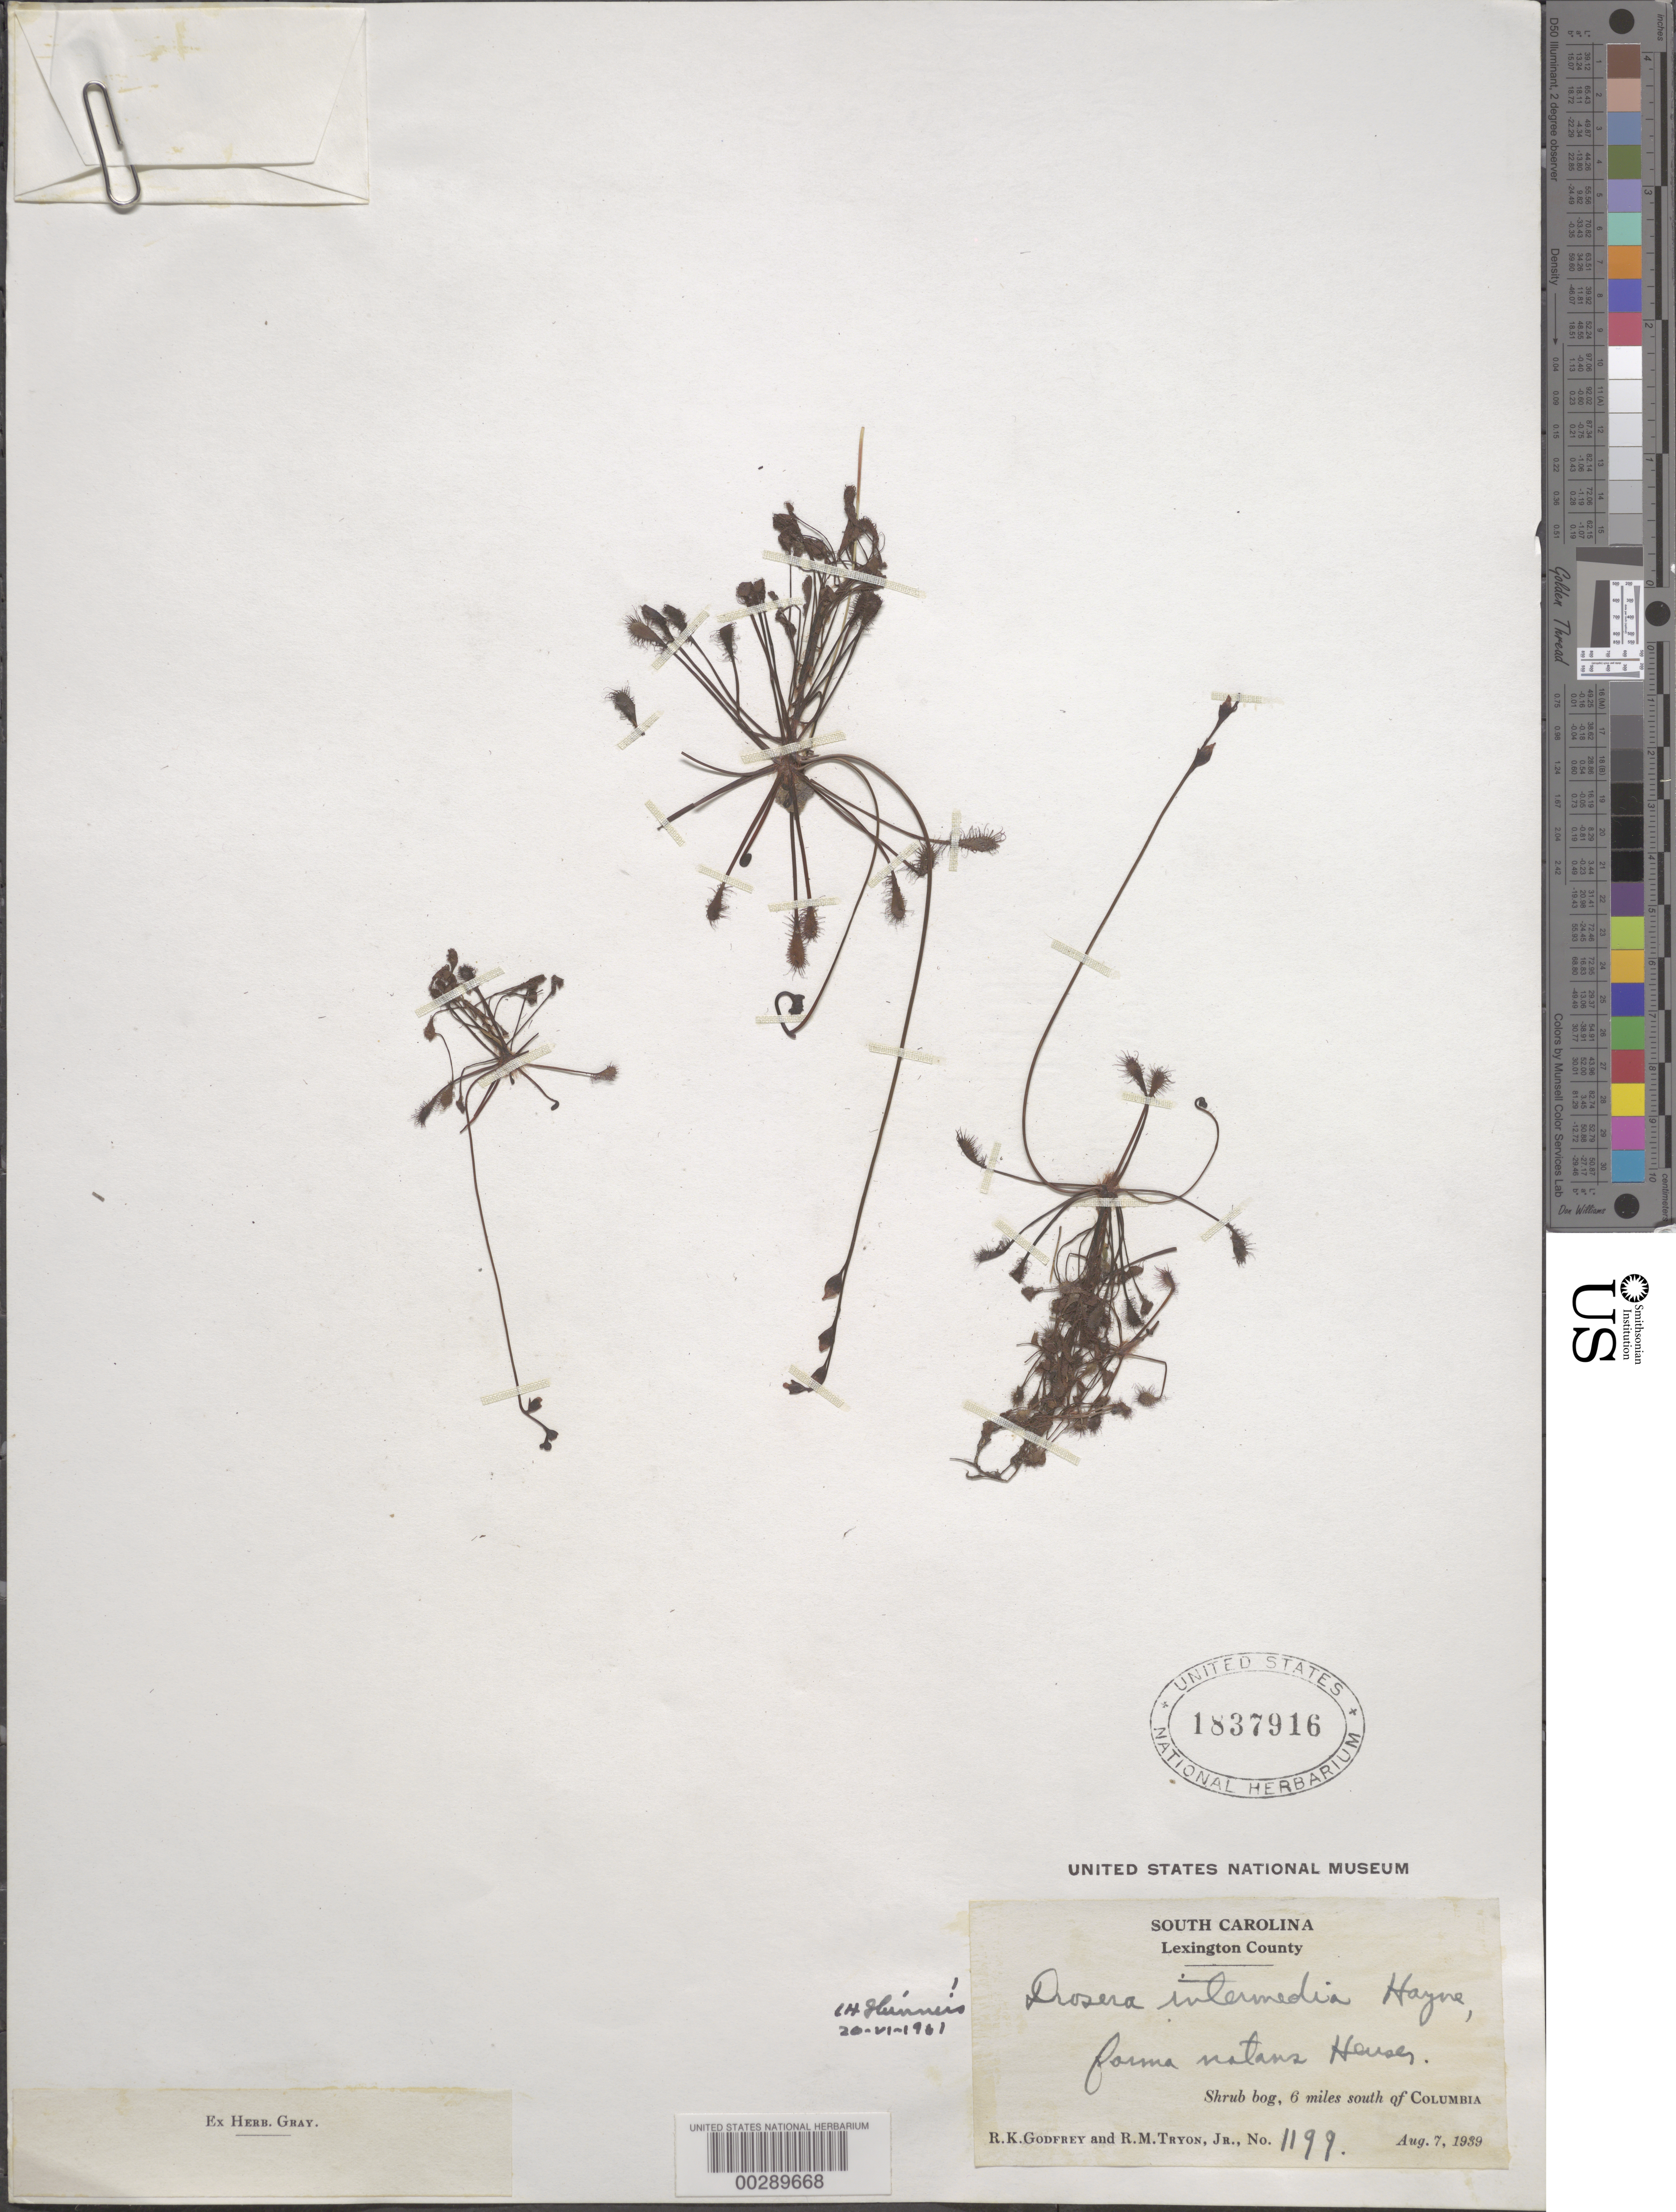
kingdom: Plantae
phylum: Tracheophyta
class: Magnoliopsida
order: Caryophyllales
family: Droseraceae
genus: Drosera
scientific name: Drosera intermedia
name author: Hayne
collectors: R. K. Godfrey & R. M. Tryon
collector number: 1199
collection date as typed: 07 Aug 1939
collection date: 1939-08-07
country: United States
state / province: South Carolina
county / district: Lexington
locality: S of columbia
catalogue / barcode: US 1837916